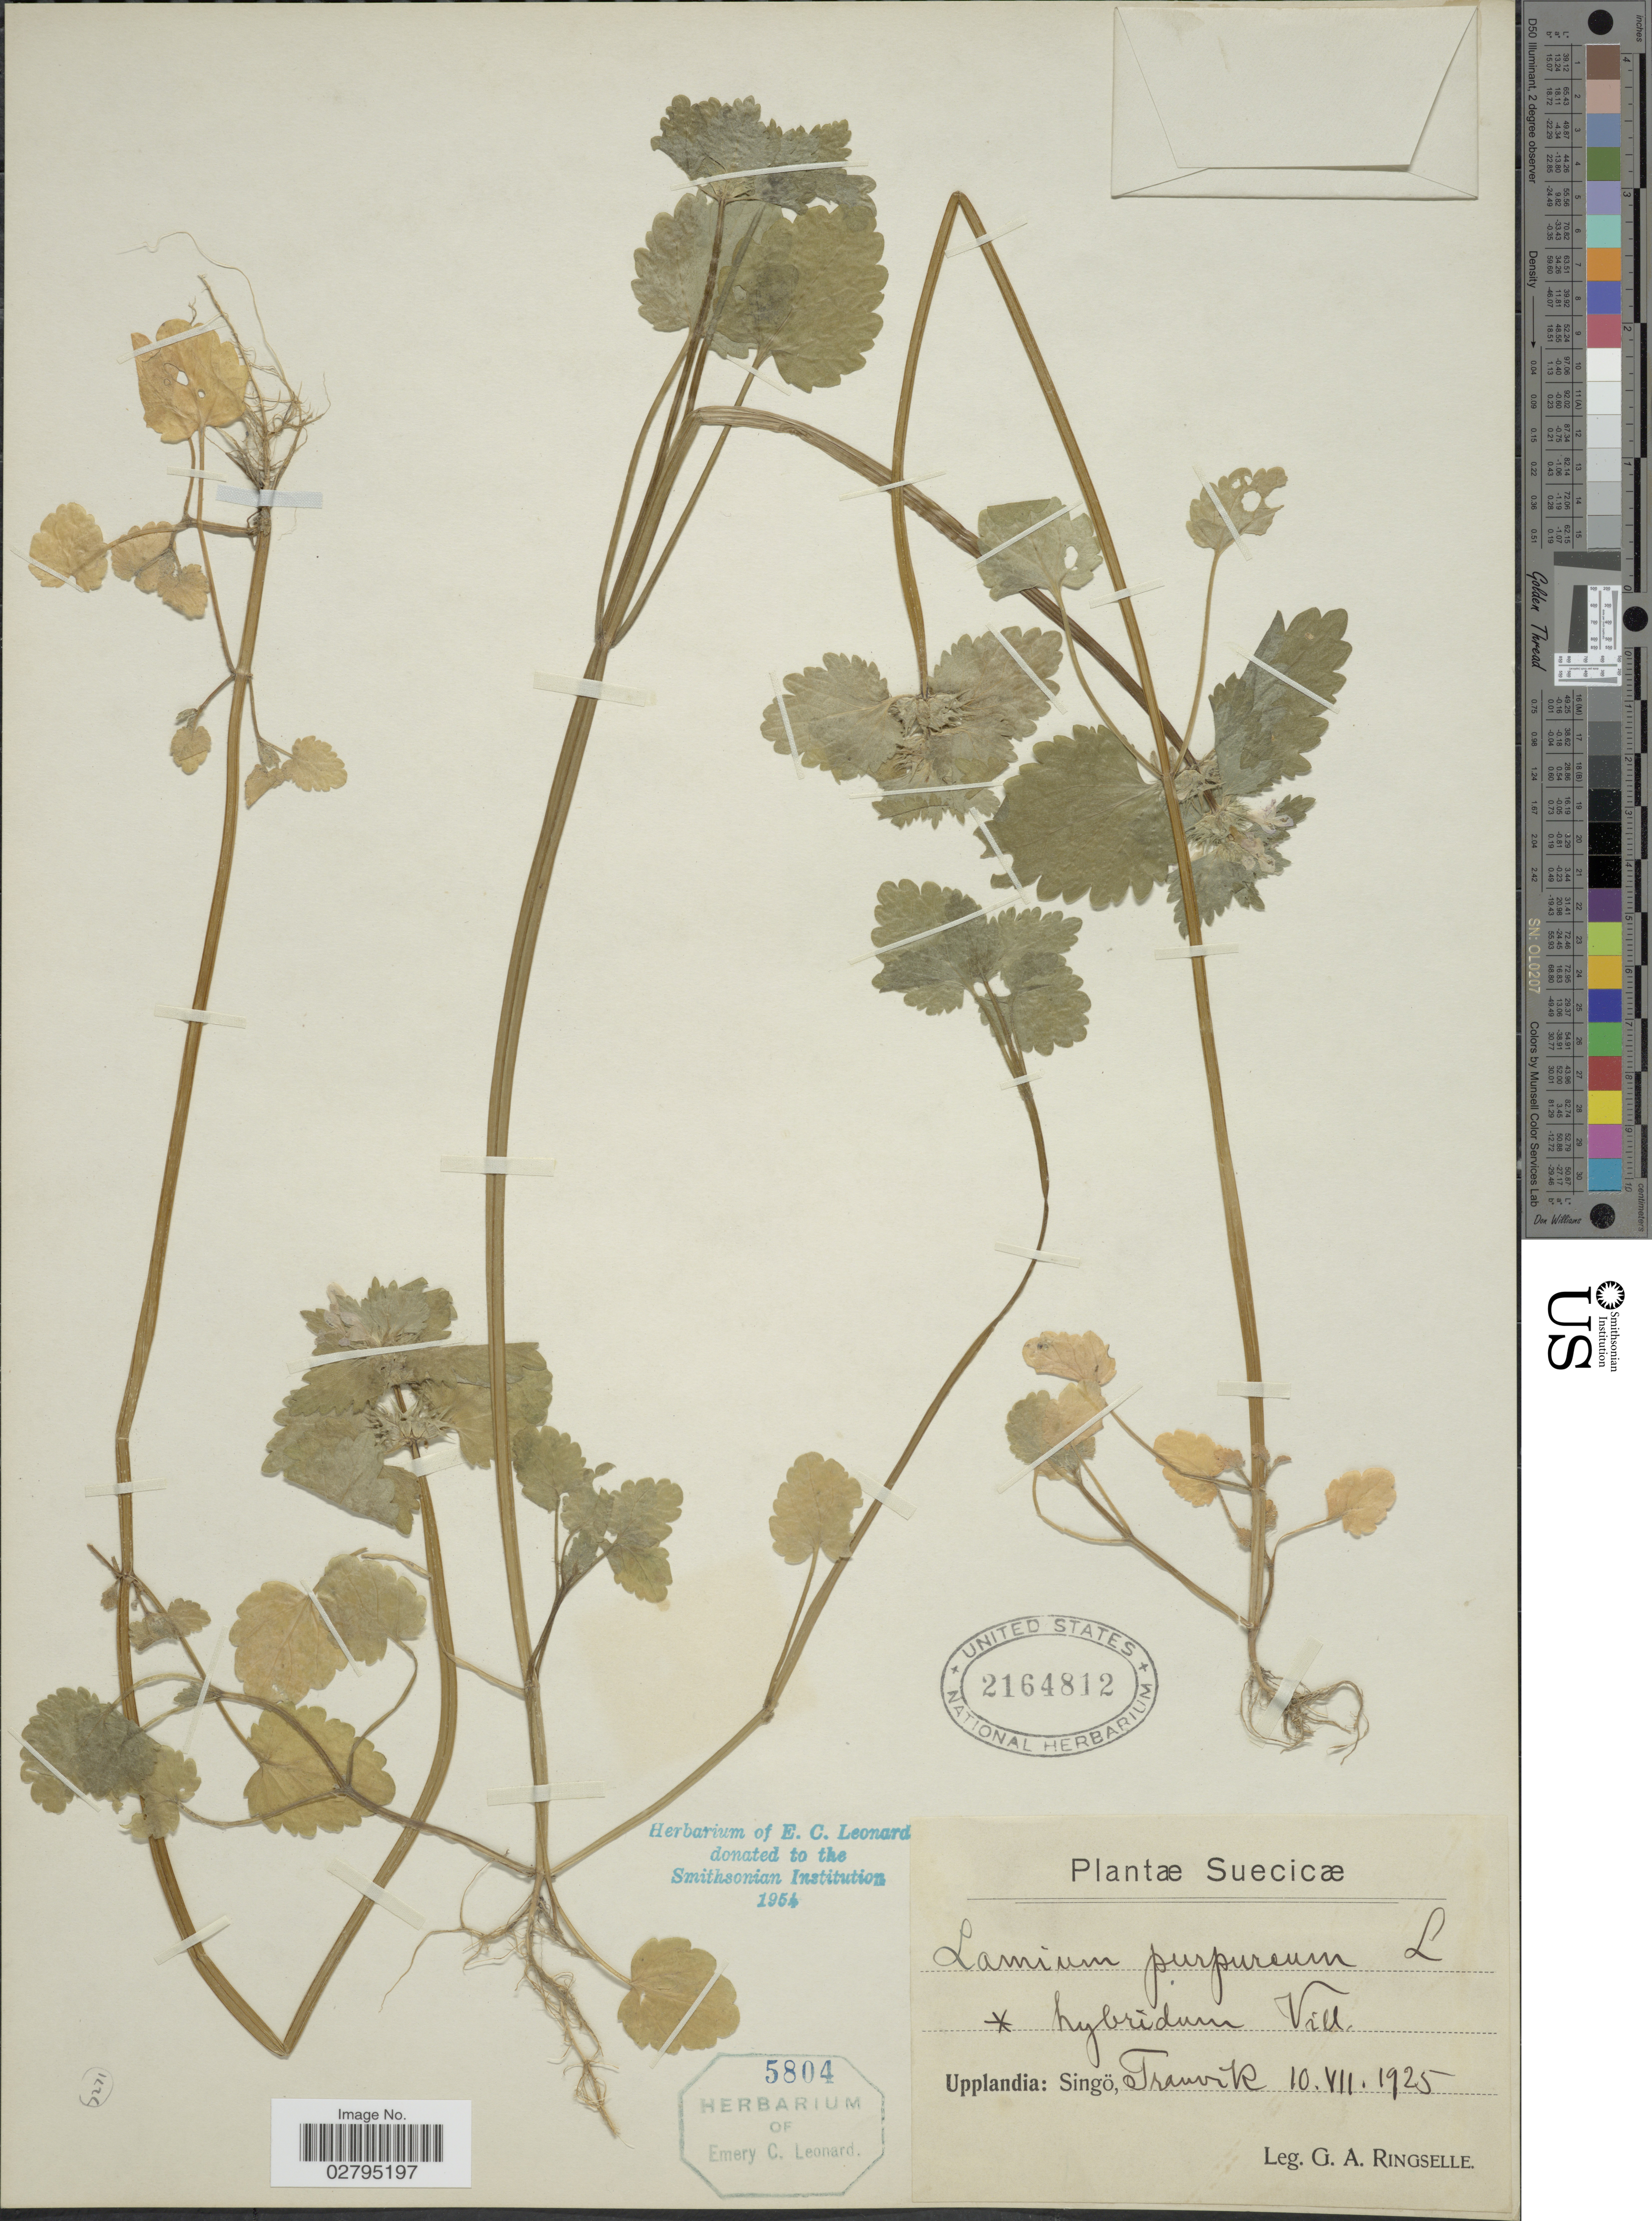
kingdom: Plantae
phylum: Tracheophyta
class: Magnoliopsida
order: Lamiales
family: Lamiaceae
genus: Lamium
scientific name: Lamium purpureum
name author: L.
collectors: G. Ringselle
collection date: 1925-07-10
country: Sweden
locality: Suecicæ, Upplandia: Singö, Trauvik.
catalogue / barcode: US 2164812